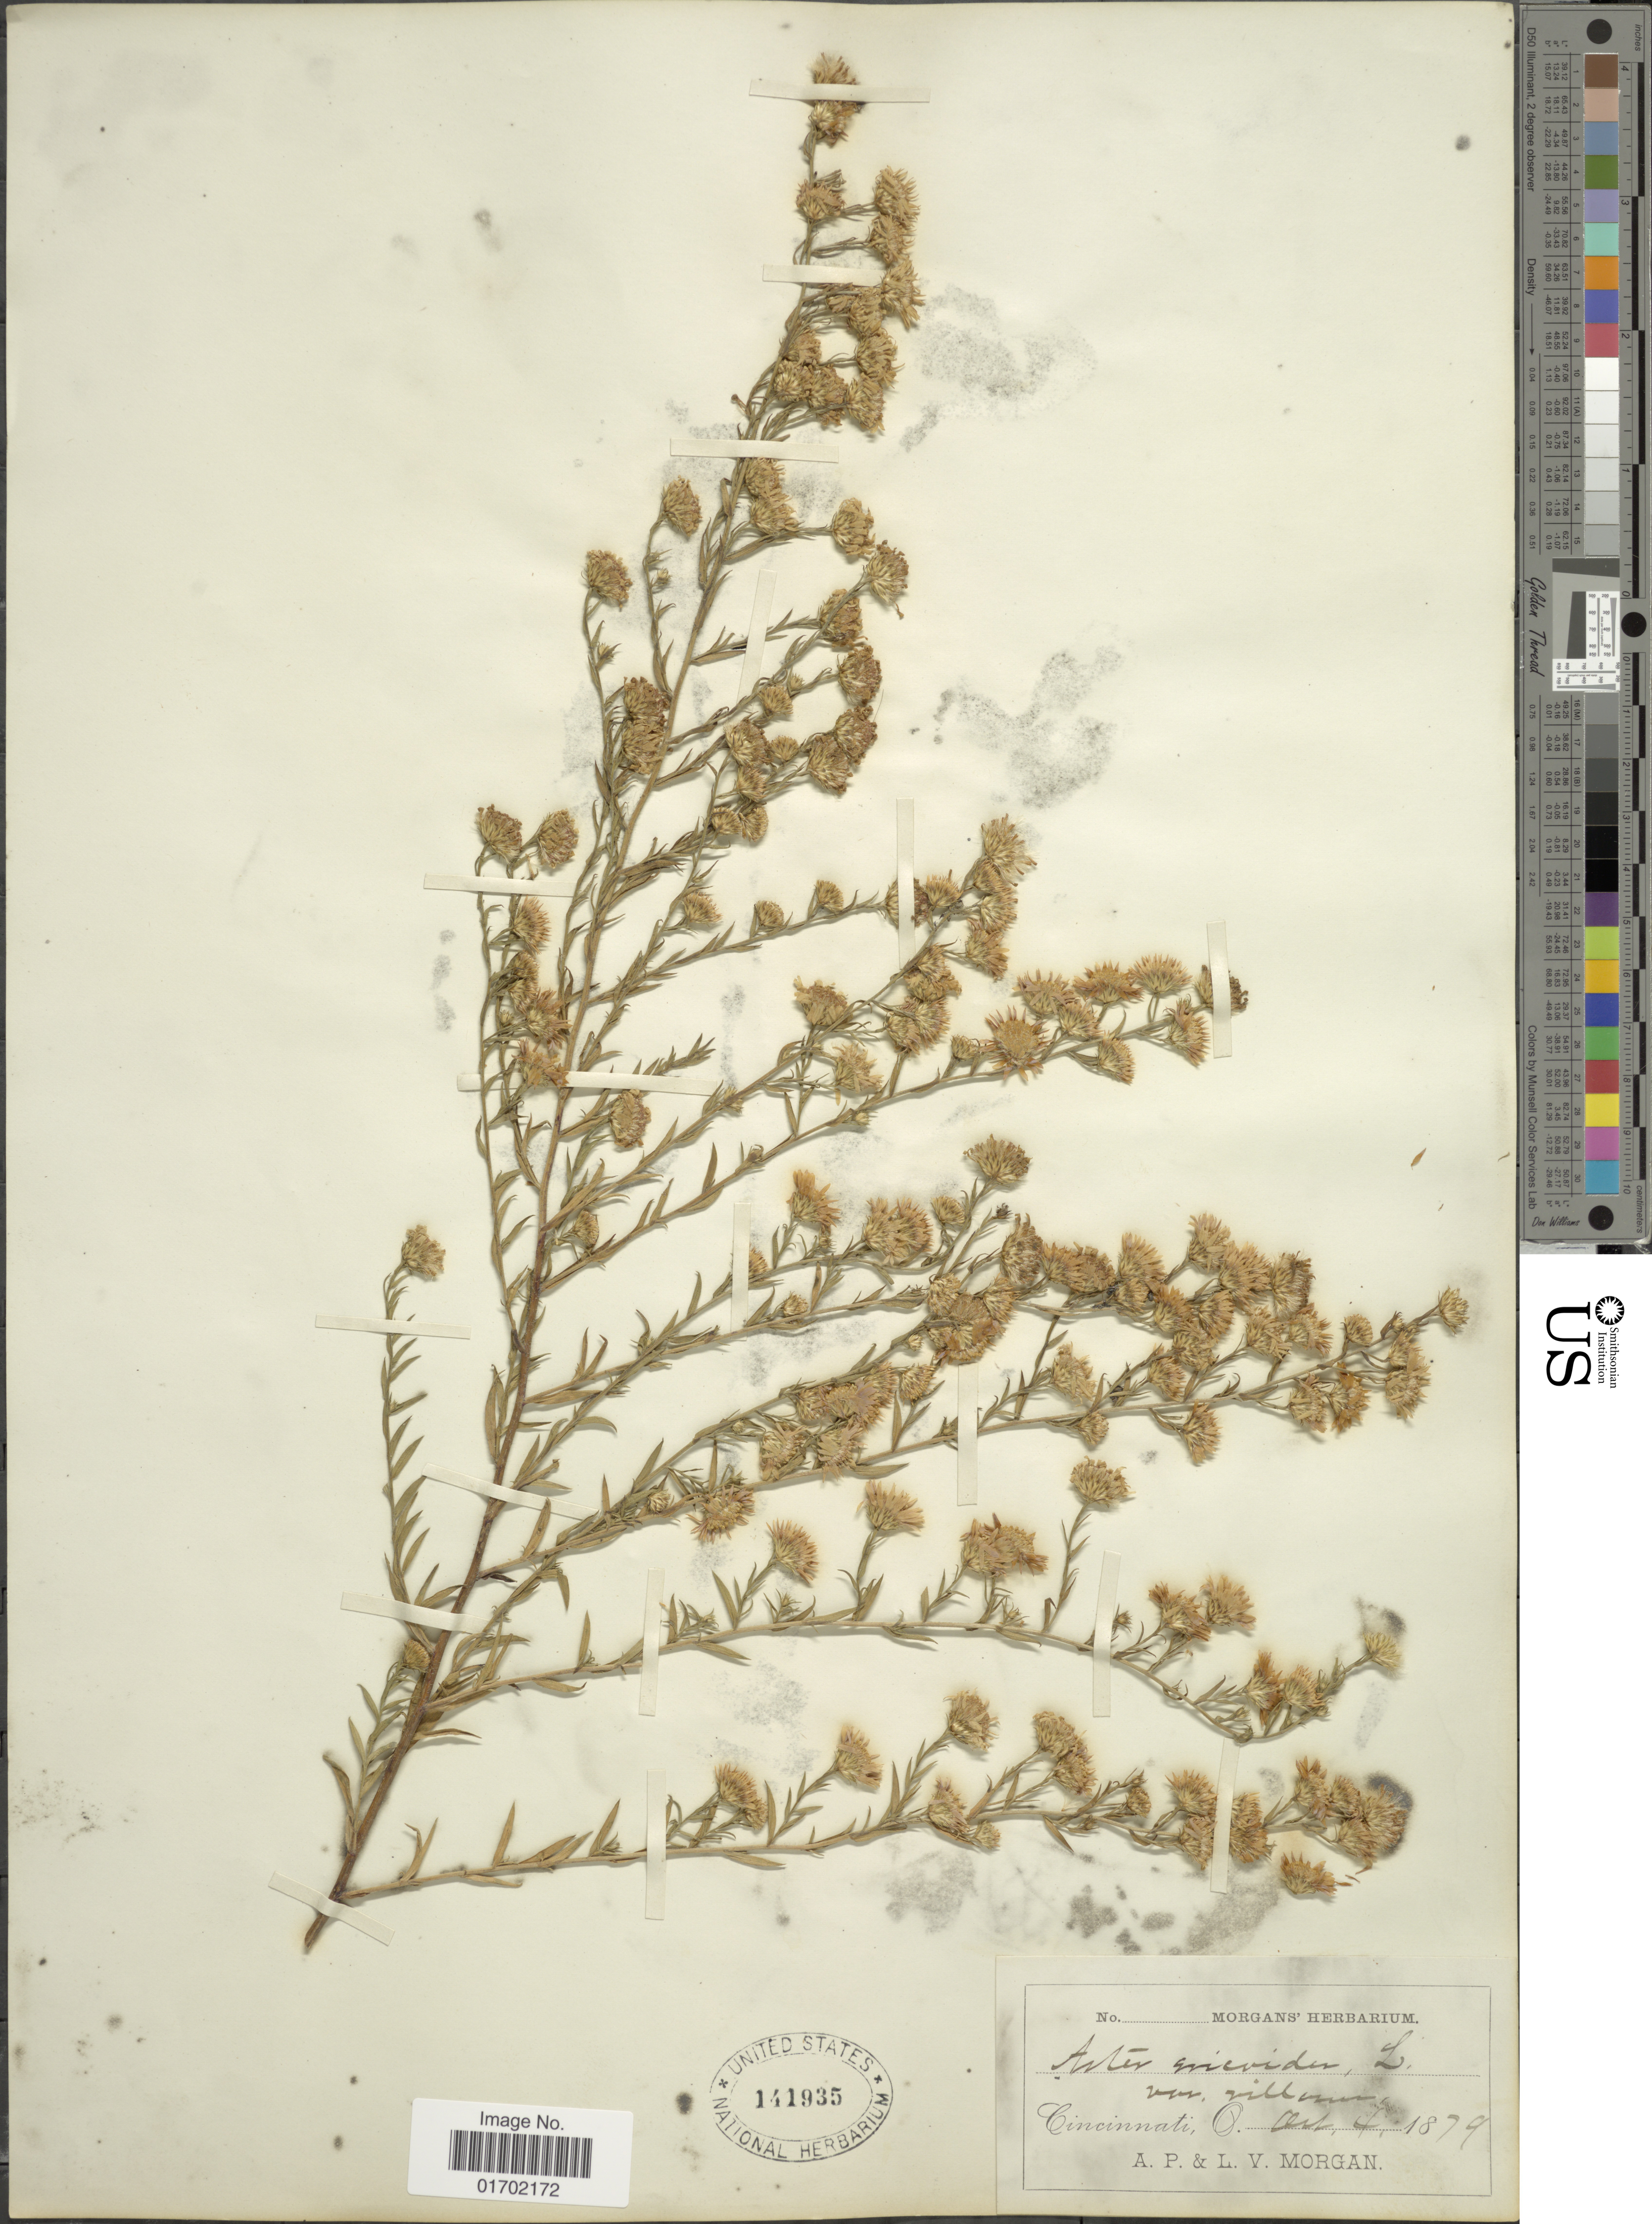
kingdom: Plantae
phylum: Tracheophyta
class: Magnoliopsida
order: Asterales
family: Asteraceae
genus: Symphyotrichum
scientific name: Symphyotrichum pilosum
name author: (Willd.) G.L. Nesom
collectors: A. Morgan & L. Morgan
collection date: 1879-10-04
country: United States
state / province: Ohio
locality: Cincinnati, O.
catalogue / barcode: US 141935